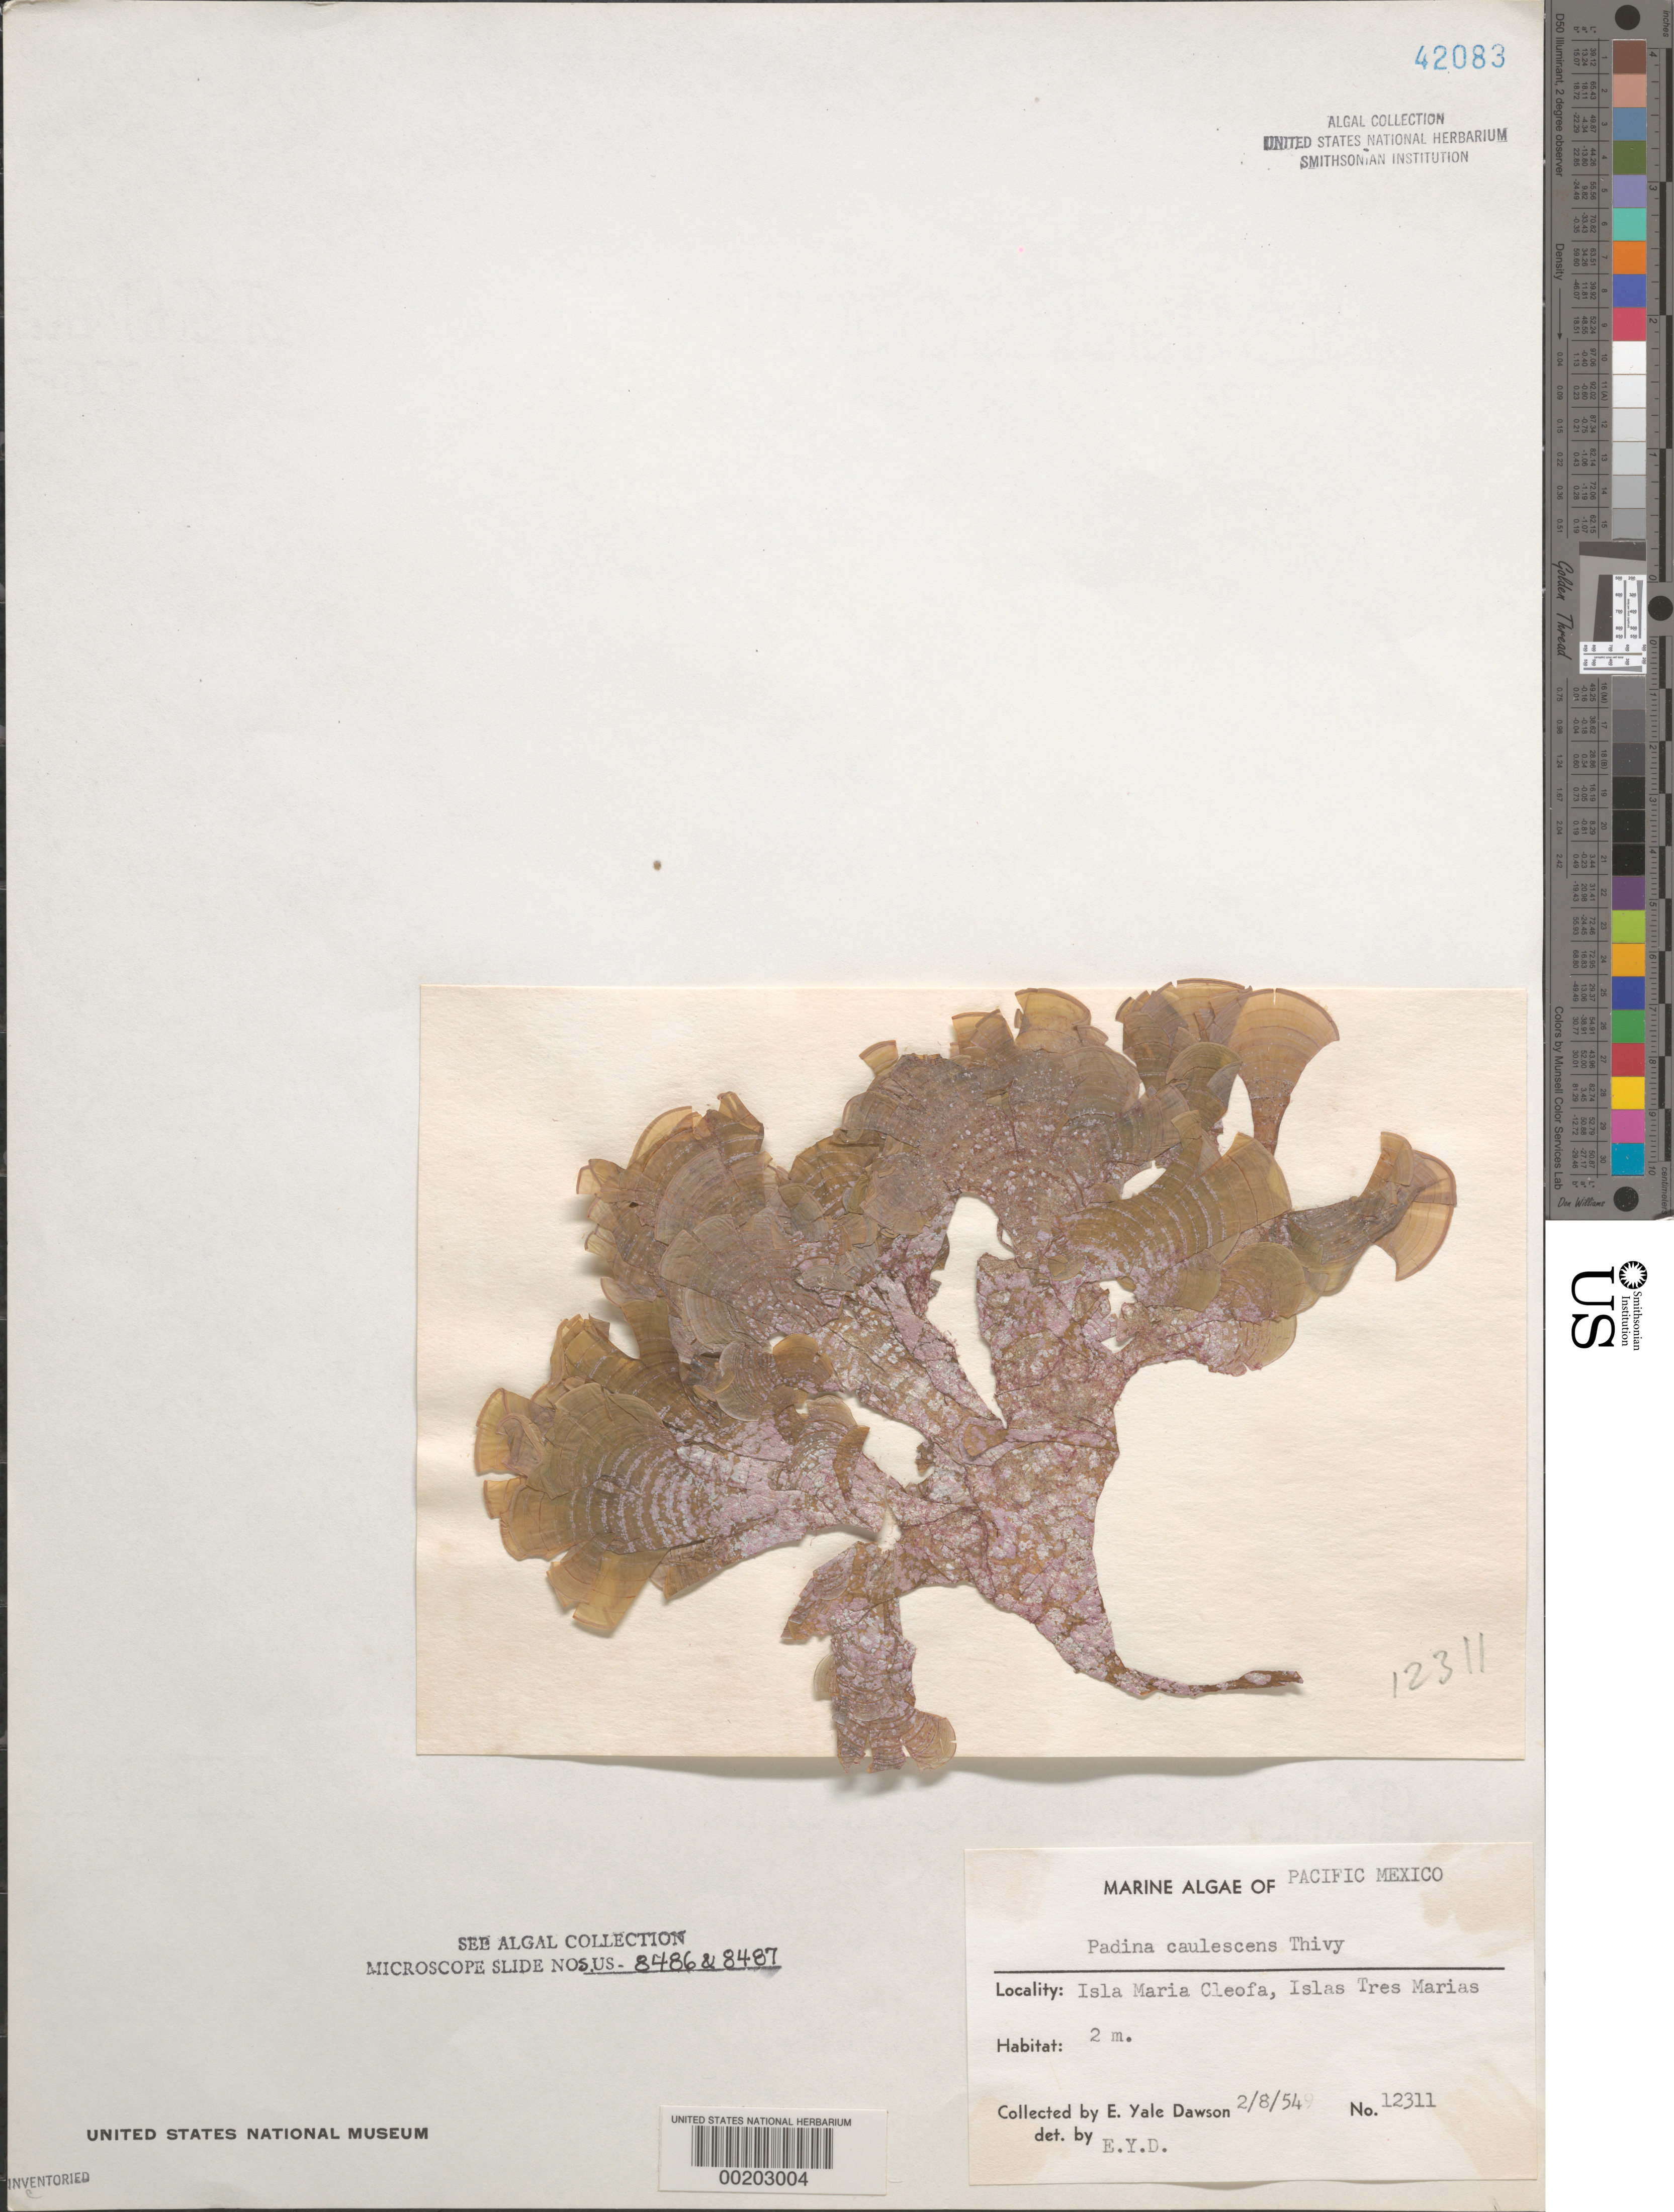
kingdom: Chromista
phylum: Ochrophyta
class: Phaeophyceae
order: Dictyotales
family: Dictyotaceae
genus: Padina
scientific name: Padina caulescens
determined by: Dawson, E. Y.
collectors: E. Y. Dawson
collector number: EYD 12311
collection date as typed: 08 Feb 1954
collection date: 1954-02-08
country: Mexico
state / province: Nayarit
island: Isla Maria Cleofa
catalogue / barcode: US 42083